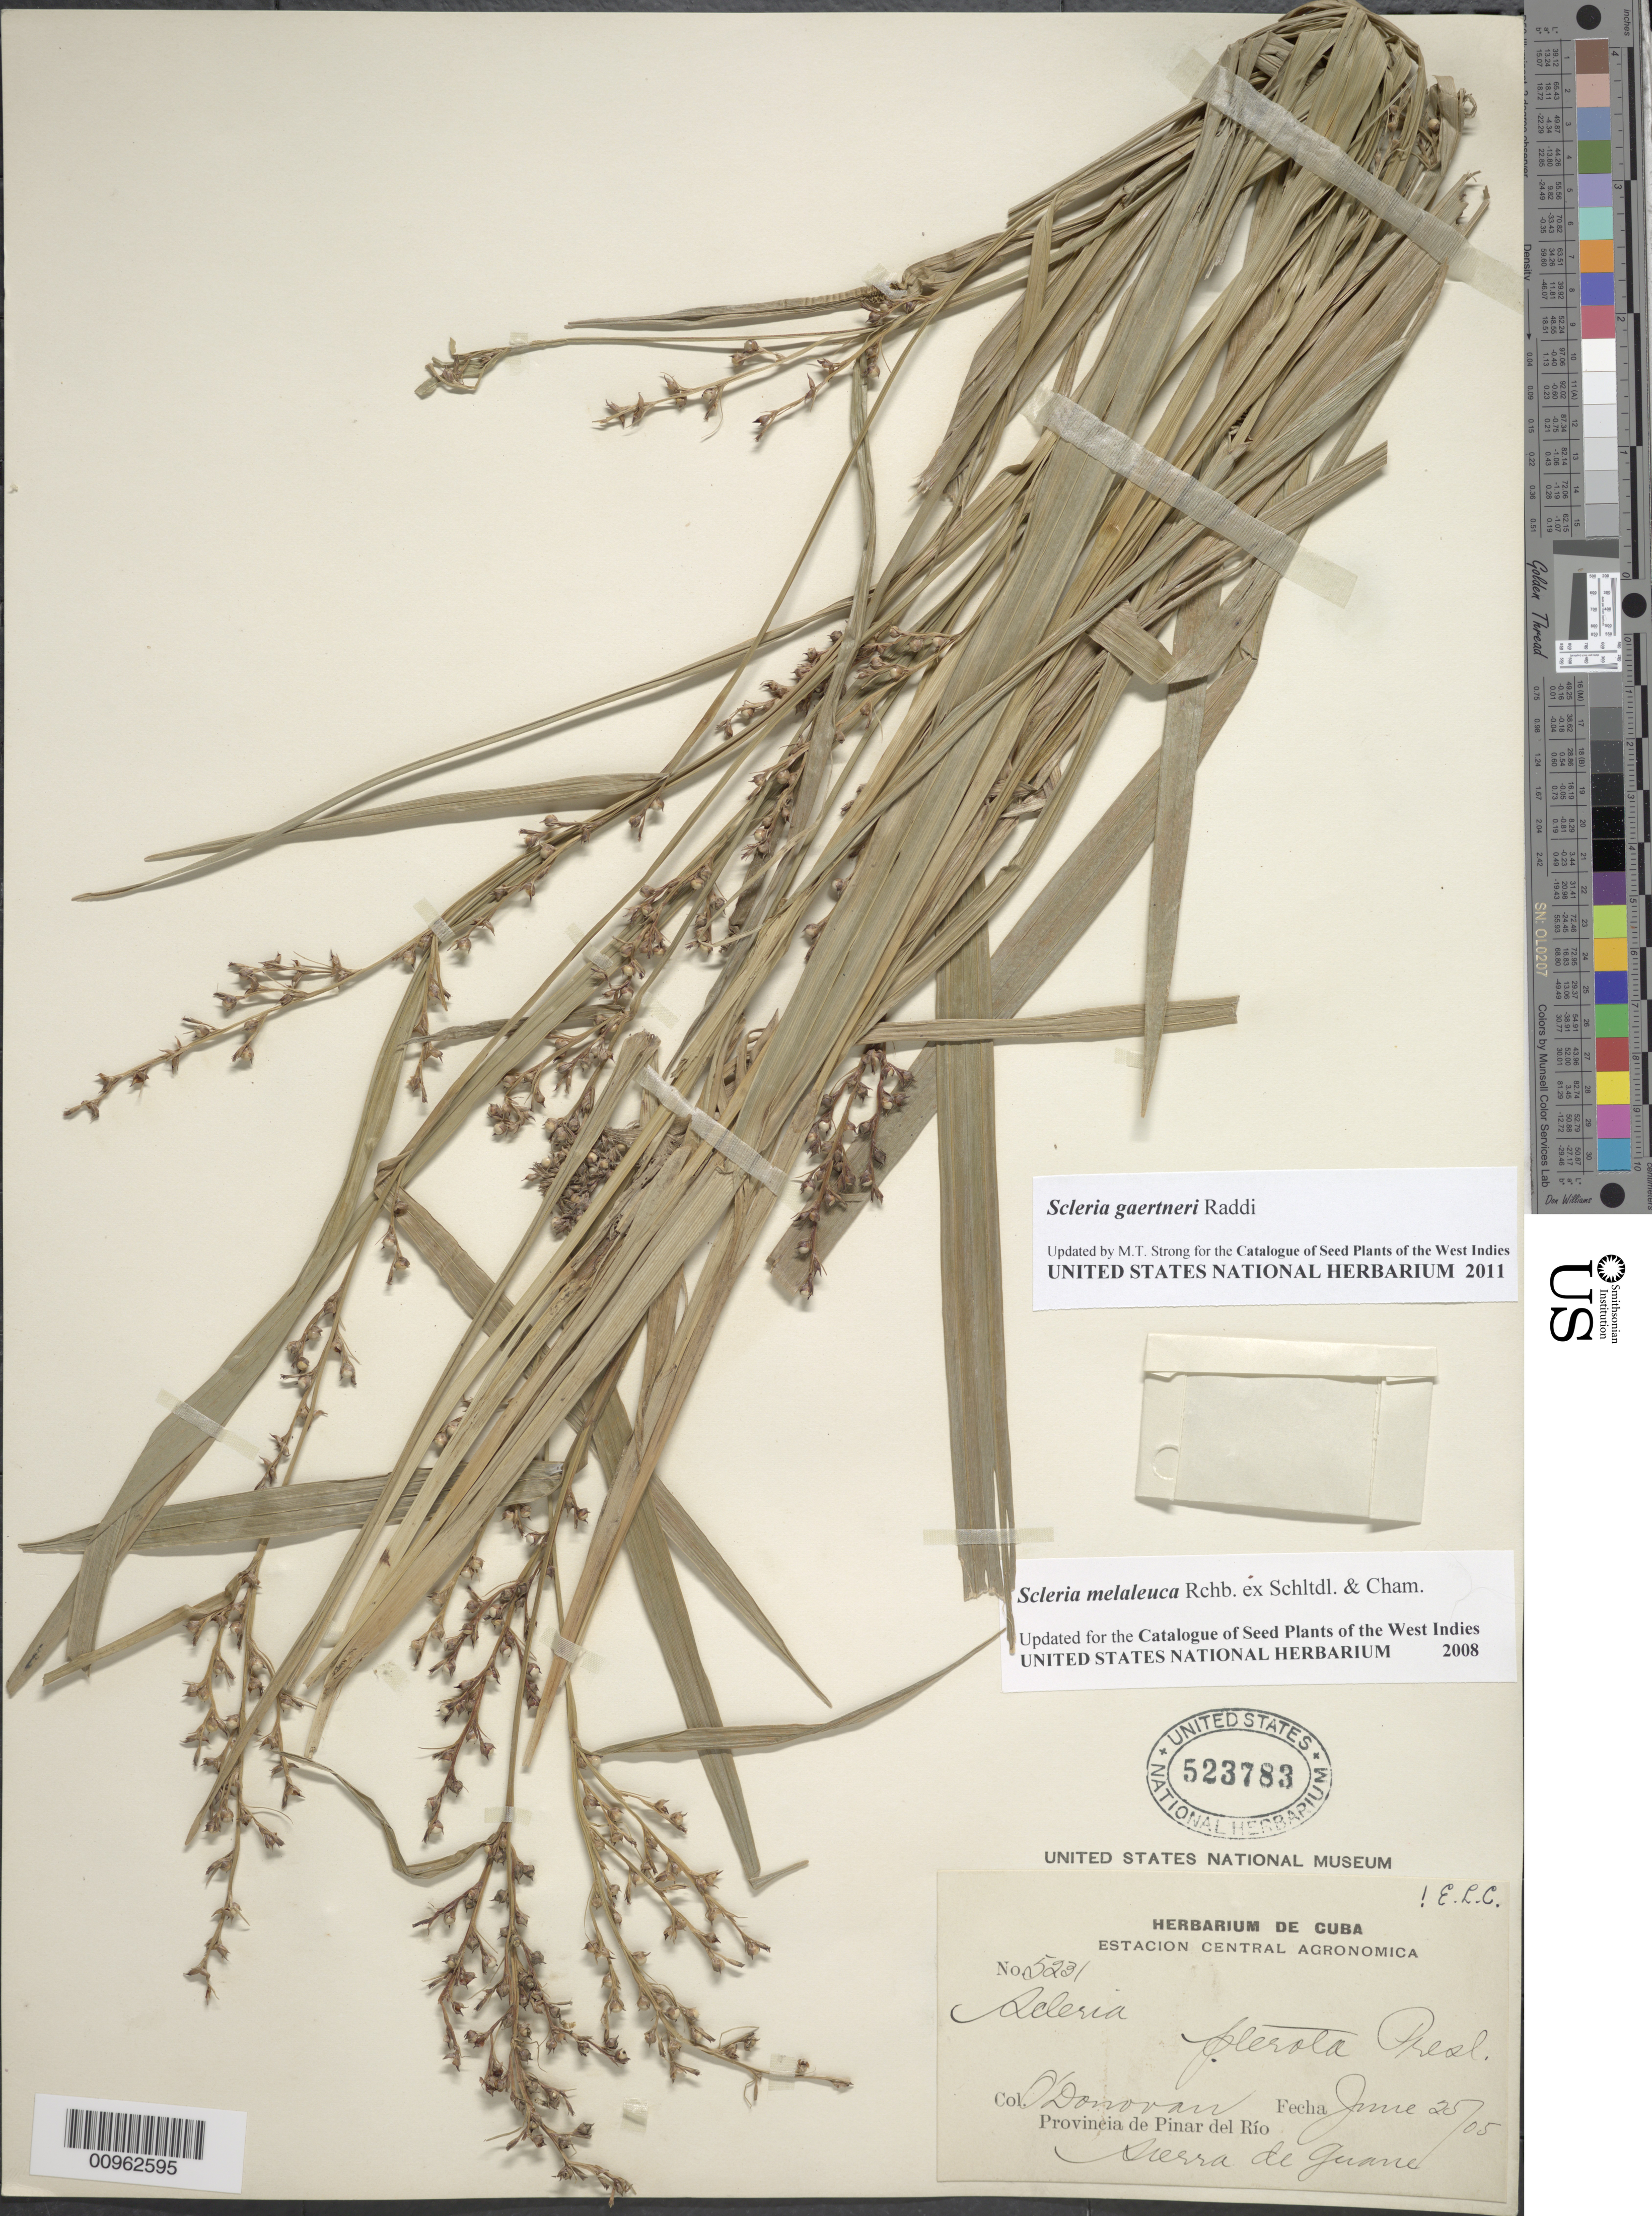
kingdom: Plantae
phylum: Tracheophyta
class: Liliopsida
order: Poales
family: Cyperaceae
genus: Scleria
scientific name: Scleria gaertneri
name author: Raddi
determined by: Strong, M. T., (US), Smithsonian Institution - National Museum of Natural History (UNITED STATES)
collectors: E. O'Donovan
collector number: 5231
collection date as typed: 25 Jun 1905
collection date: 1905-06-25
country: Cuba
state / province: Pinar del Rio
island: Cuba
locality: Sierra de Guane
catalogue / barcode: US 523783